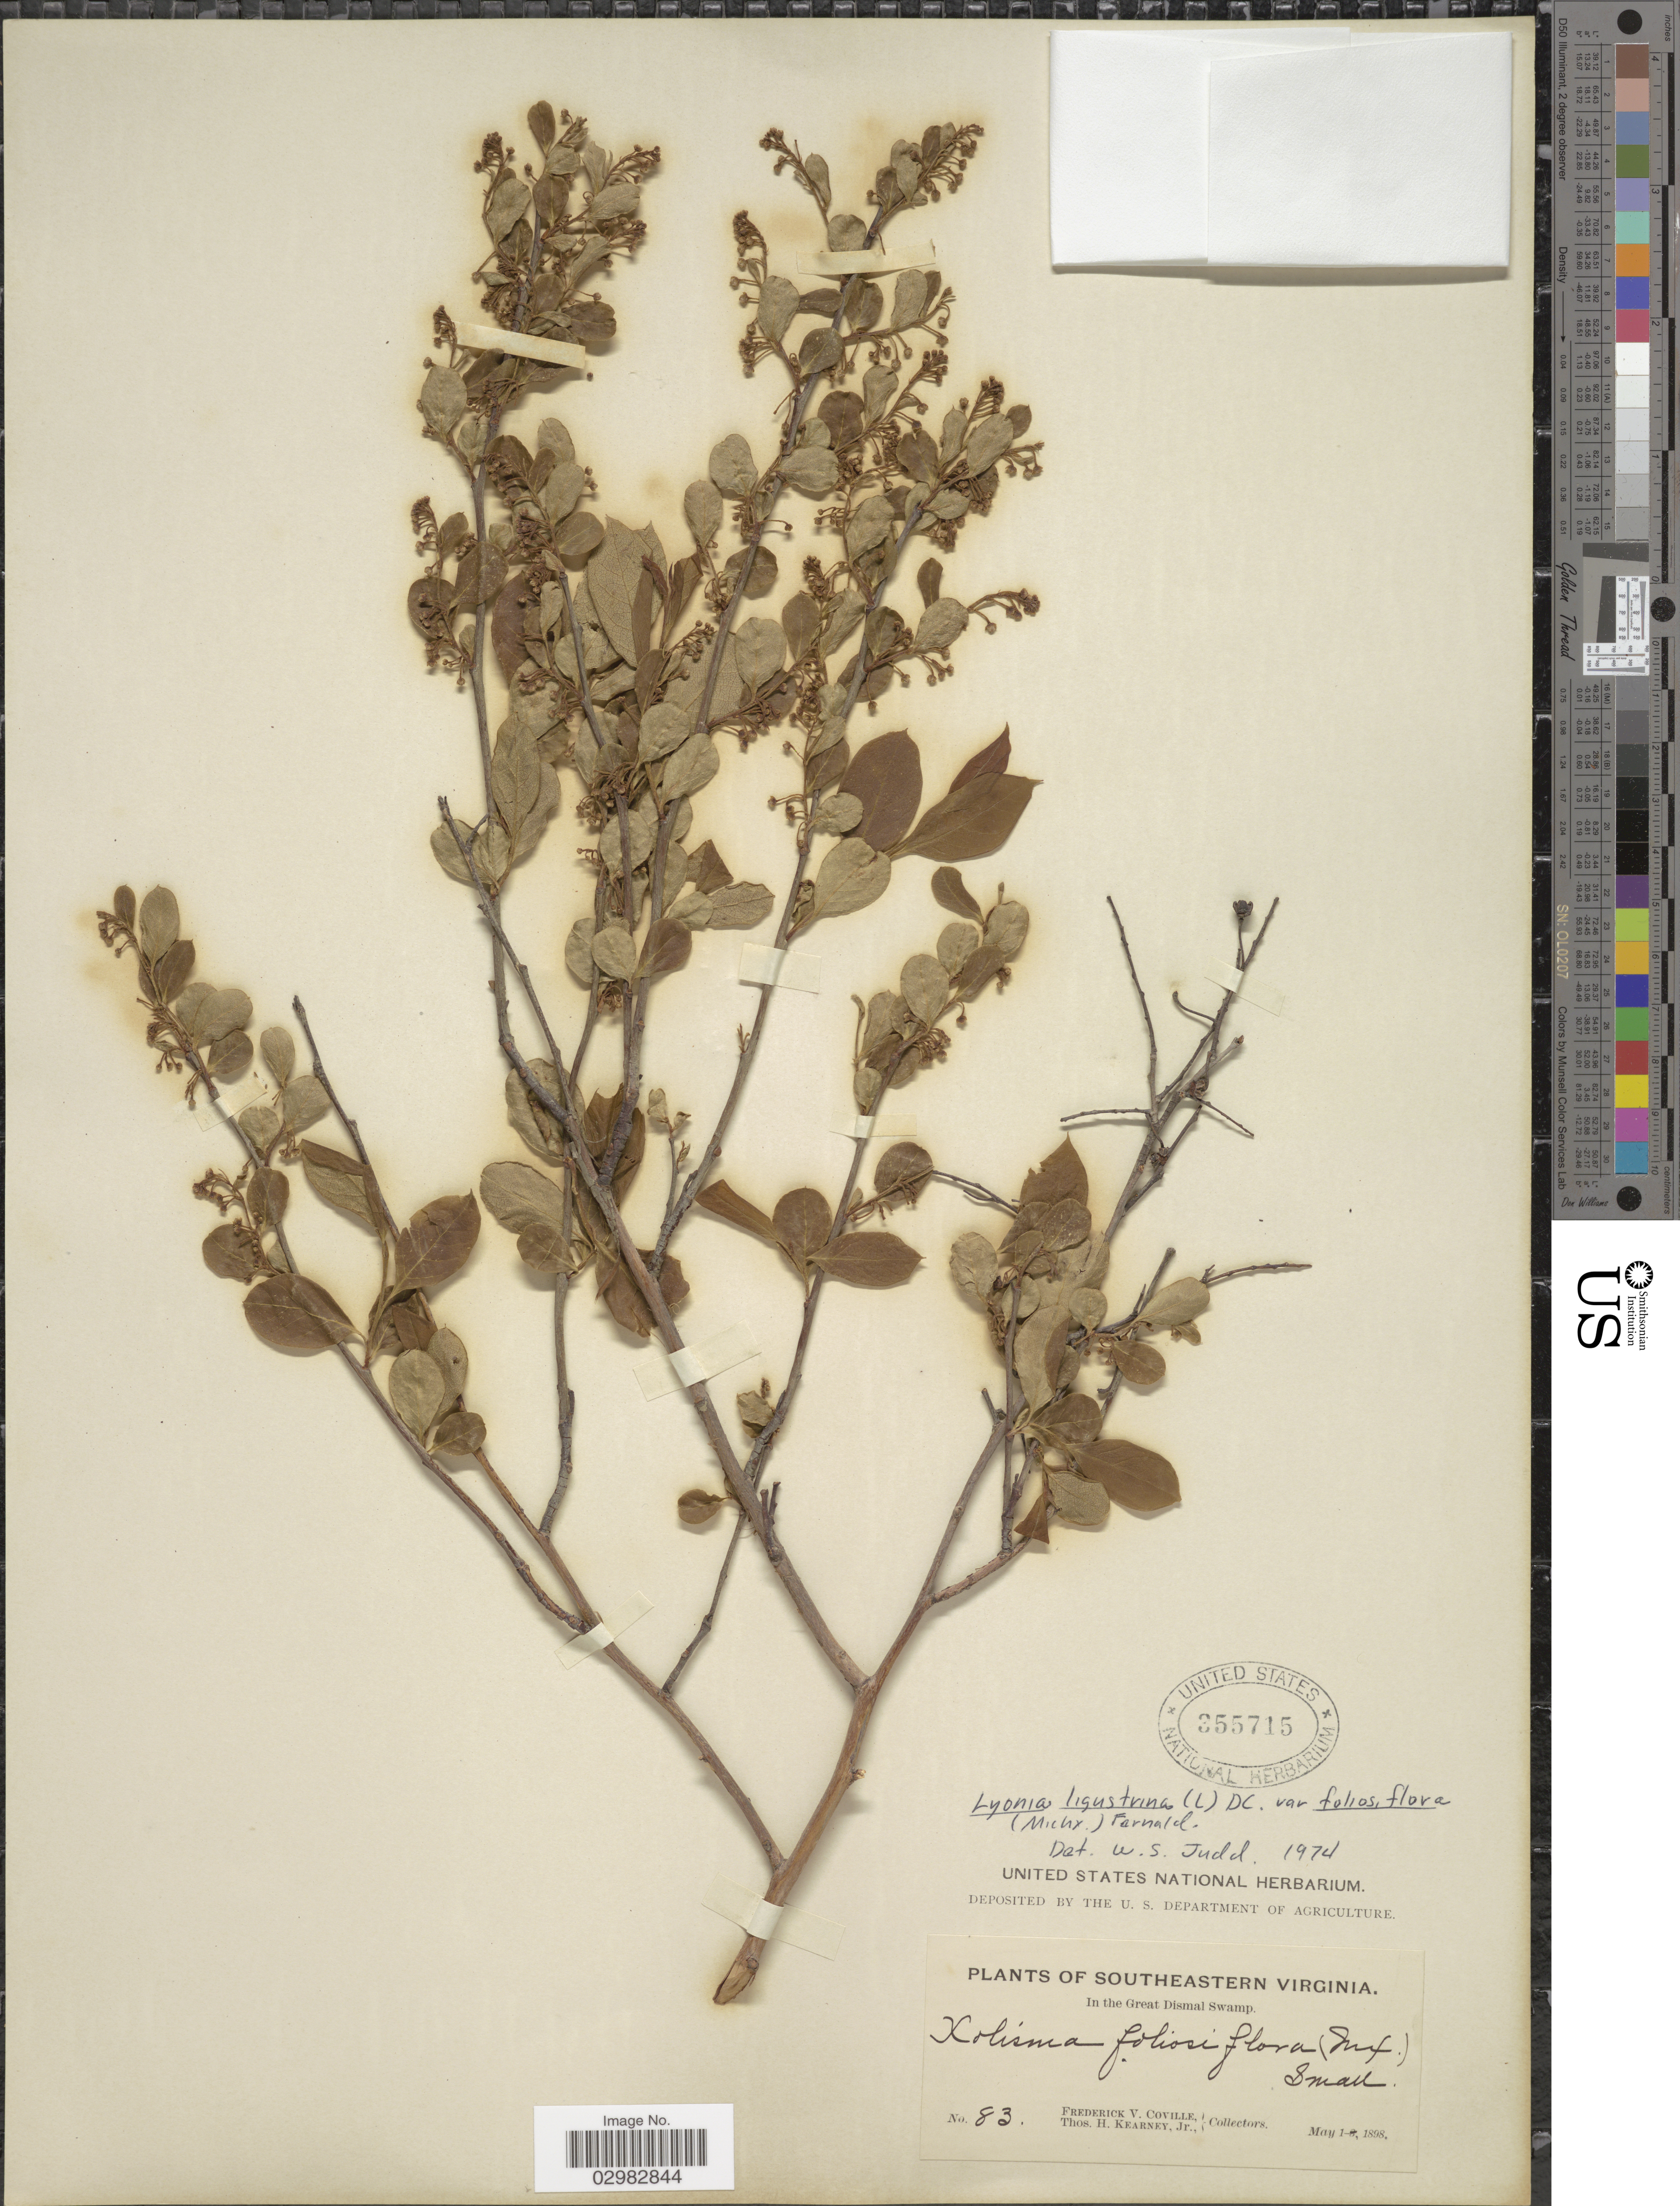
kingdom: Plantae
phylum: Tracheophyta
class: Magnoliopsida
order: Ericales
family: Ericaceae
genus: Lyonia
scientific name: Lyonia ligustrina var. foliosiflora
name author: (Michx.) Fernald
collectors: F. V. Coville & T. H. Kearney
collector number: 83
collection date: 1898-05-01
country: United States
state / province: Virginia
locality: Southeastern Virginia, in the Great Dismal Swamp.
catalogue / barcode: US 355715